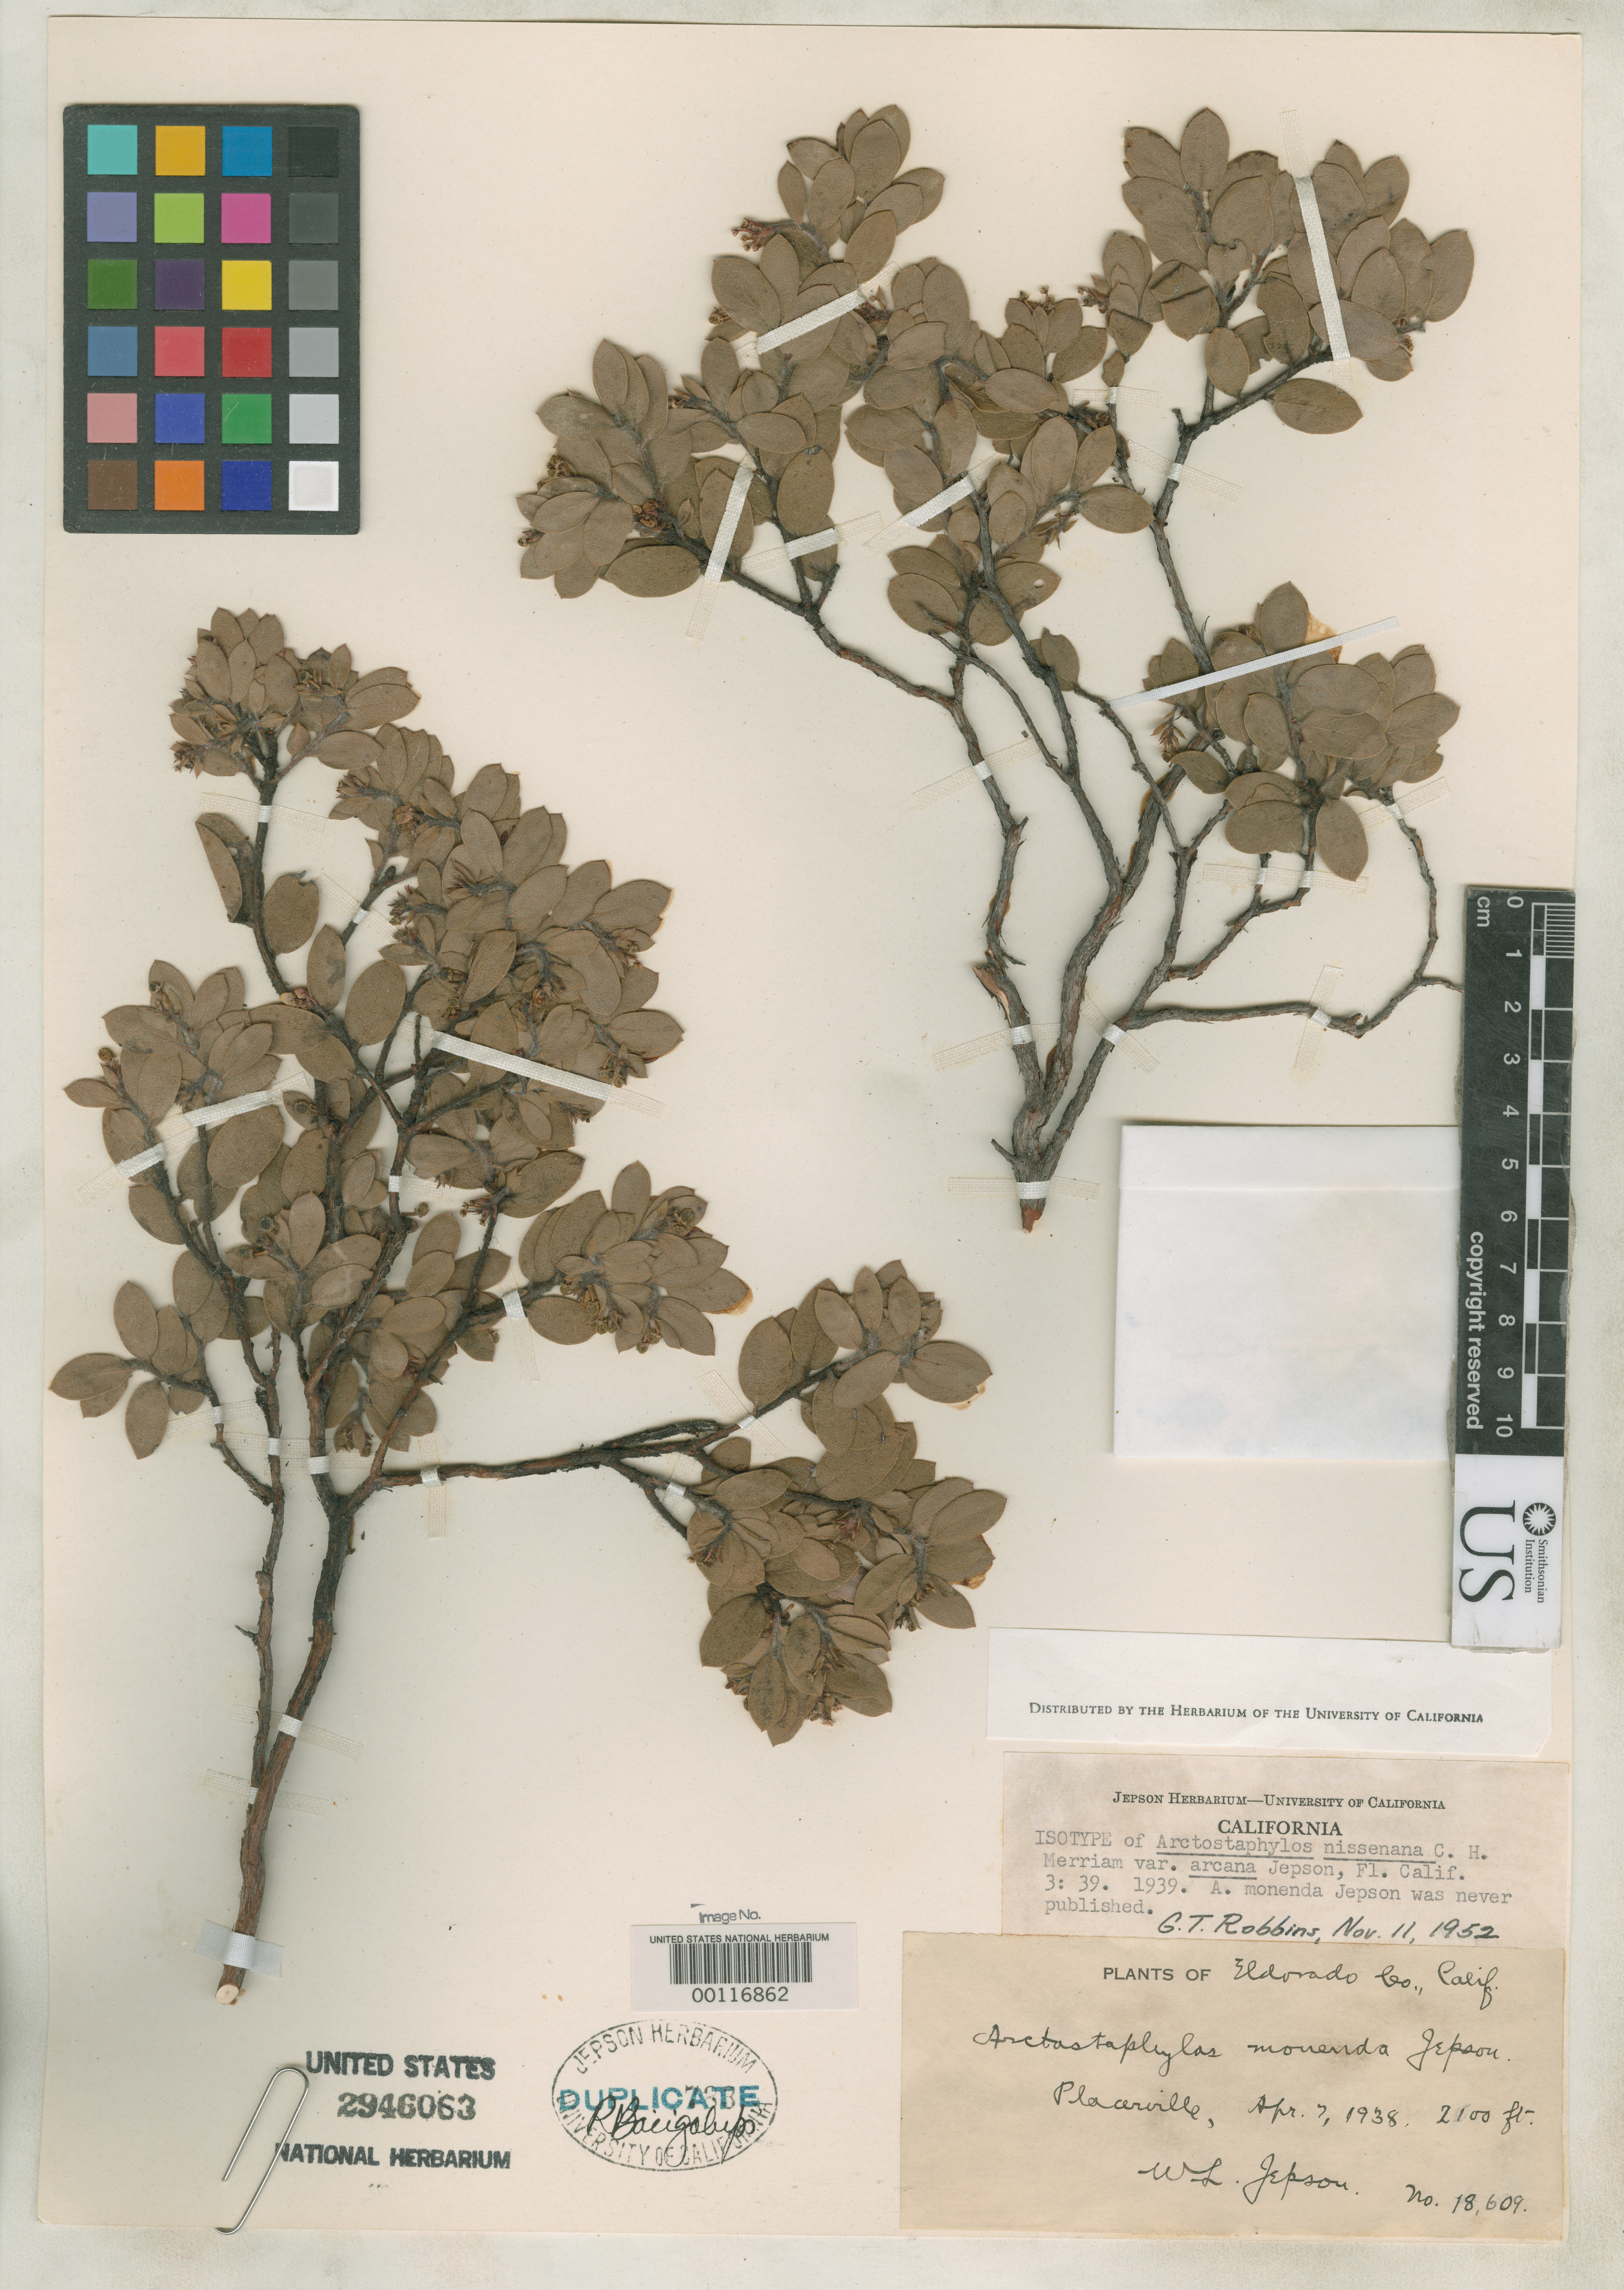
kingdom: Plantae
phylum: Tracheophyta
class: Magnoliopsida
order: Ericales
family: Ericaceae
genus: Arctostaphylos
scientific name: Arctostaphylos nissenana var. arcana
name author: Jeps.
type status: Isotype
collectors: W. L. Jepson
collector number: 18609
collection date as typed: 07 Apr 1938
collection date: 1938-04-07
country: United States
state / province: California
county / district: El Dorado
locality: Placerville; alt. 2100 ft.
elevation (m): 640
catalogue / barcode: US 2946063